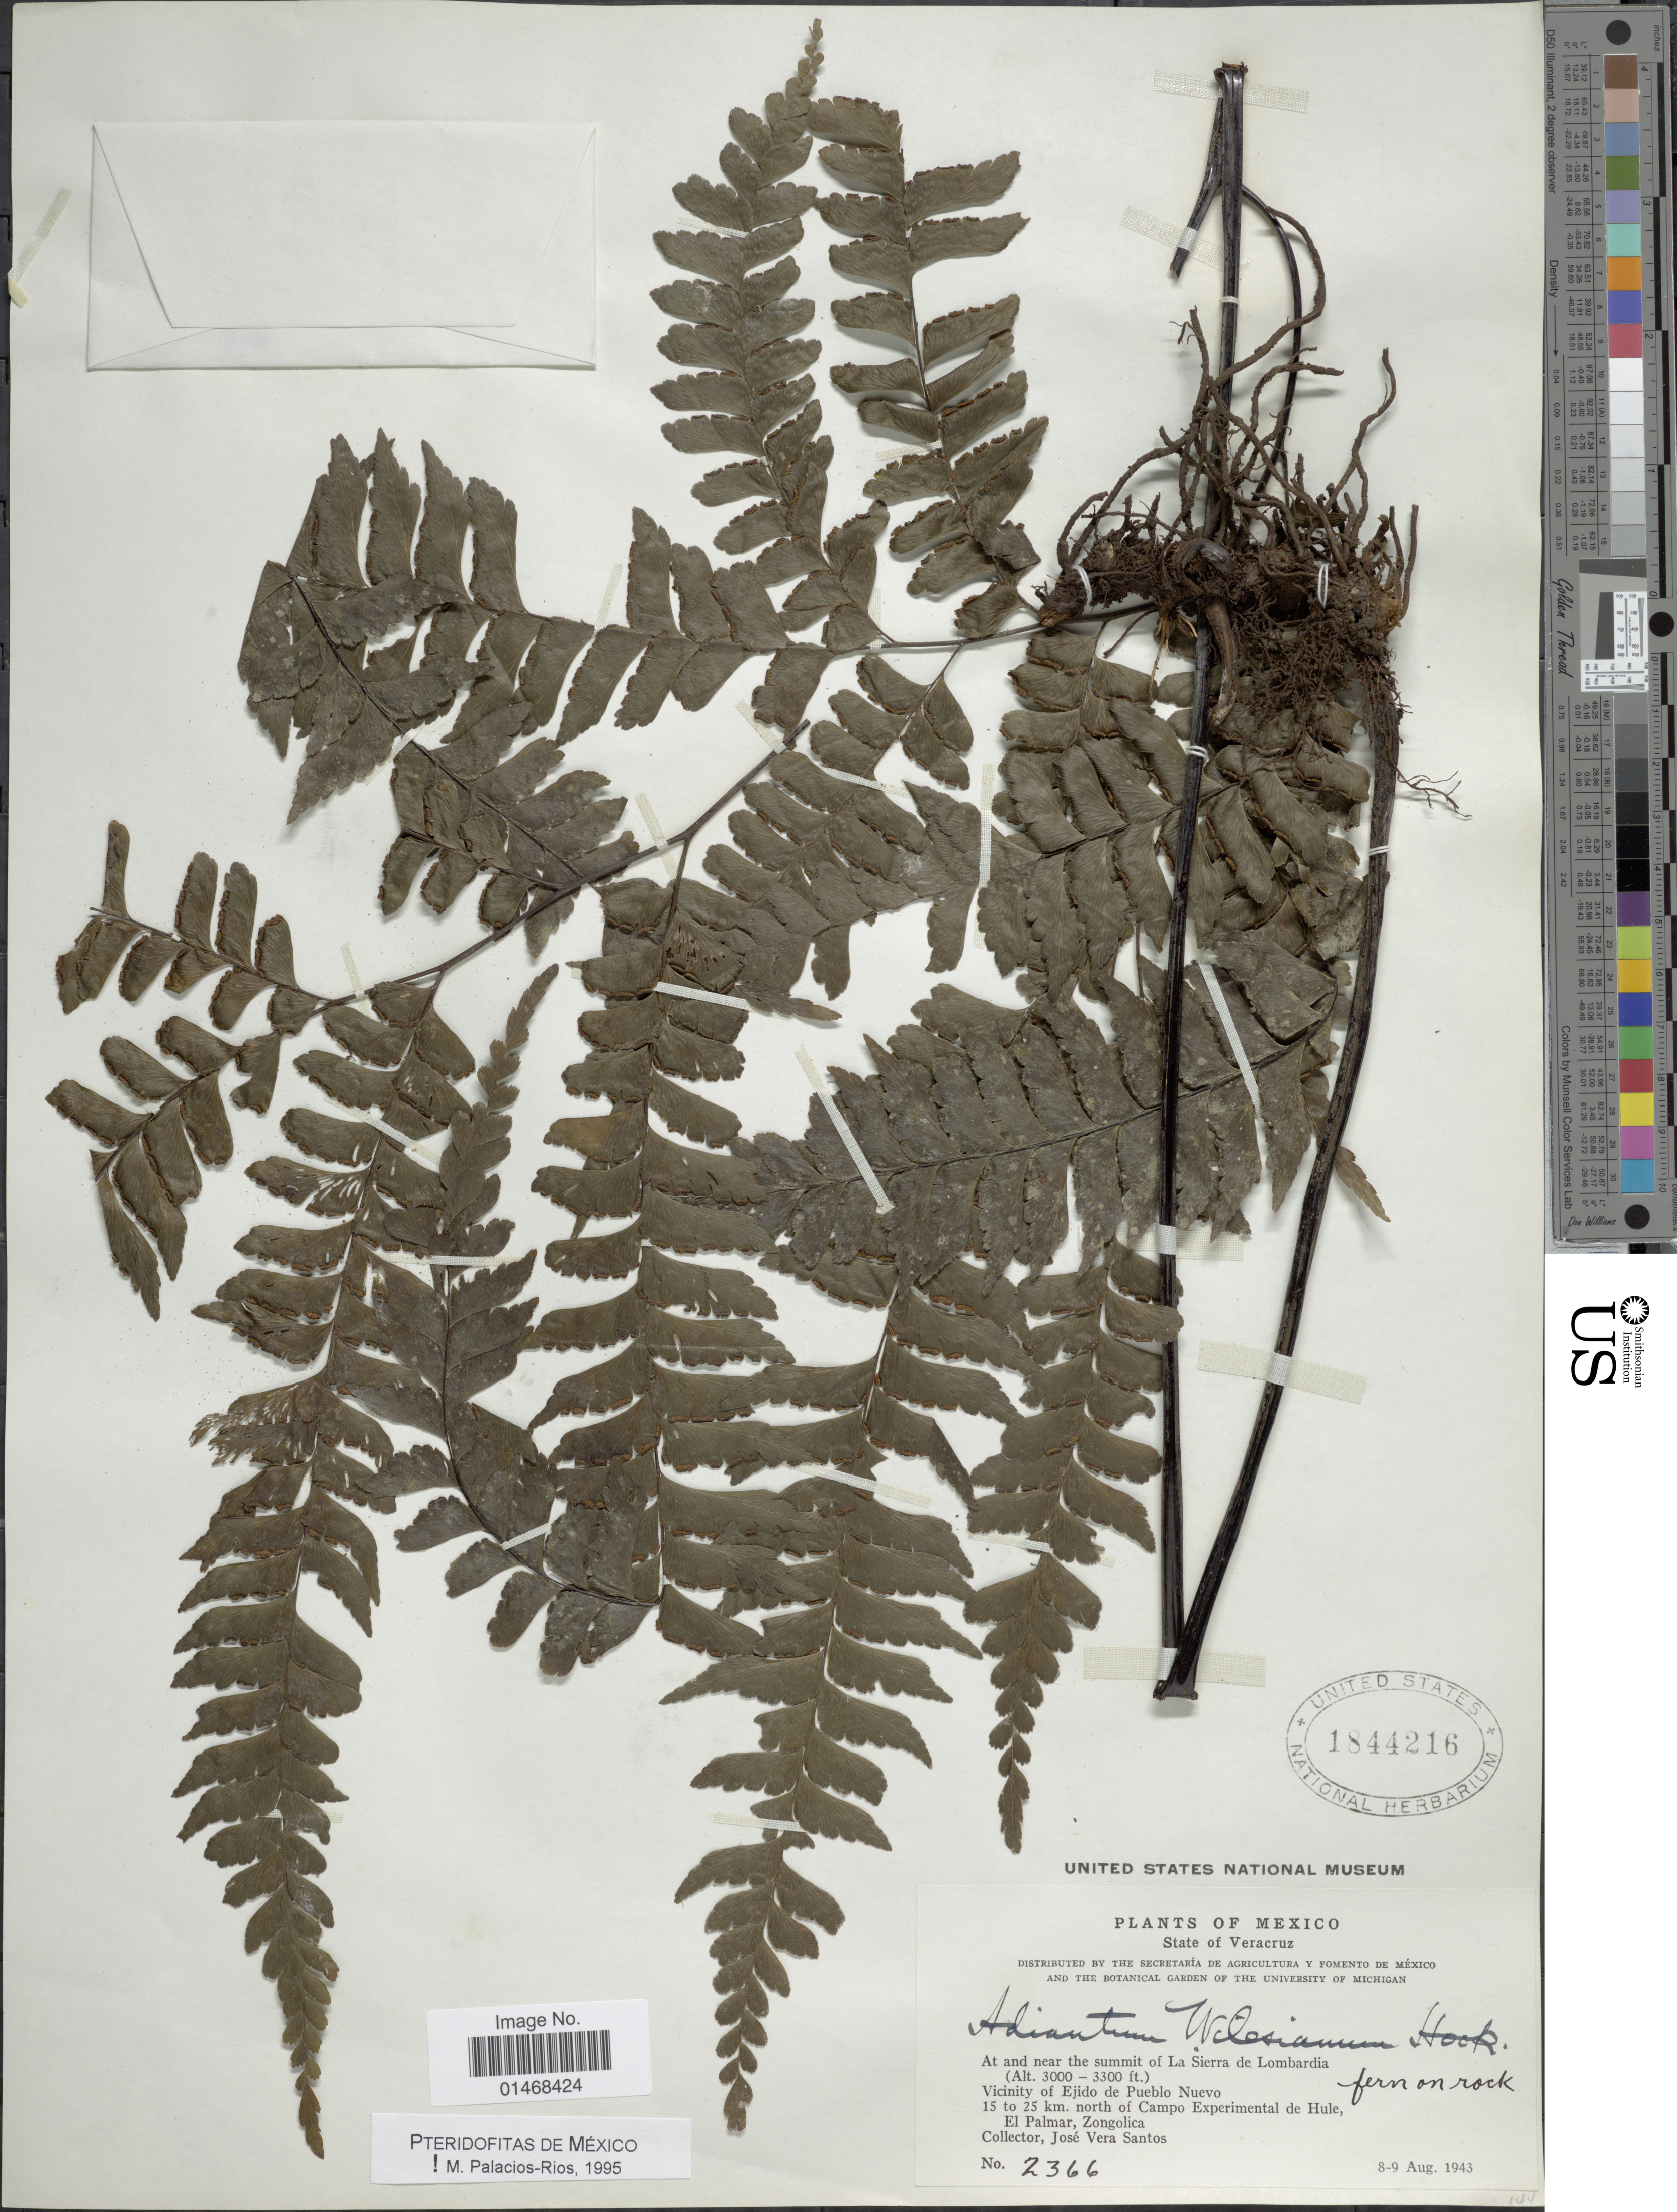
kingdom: Plantae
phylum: Tracheophyta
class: Polypodiopsida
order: Polypodiales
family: Pteridaceae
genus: Adiantum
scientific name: Adiantum wilesianum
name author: Hook.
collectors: J. V. Santos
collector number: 2366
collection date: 1943-08-08/1943-08-09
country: Mexico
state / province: Veracruz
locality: State of Veracruz, At and near the summit of La Sierra de LOmbardia, Vicinity of Ejido de Pueblo Nuevo 15 to 25 km. north of Campo Experimental de Hule,El Palmar, Zongolica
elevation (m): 914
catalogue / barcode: US 1844216